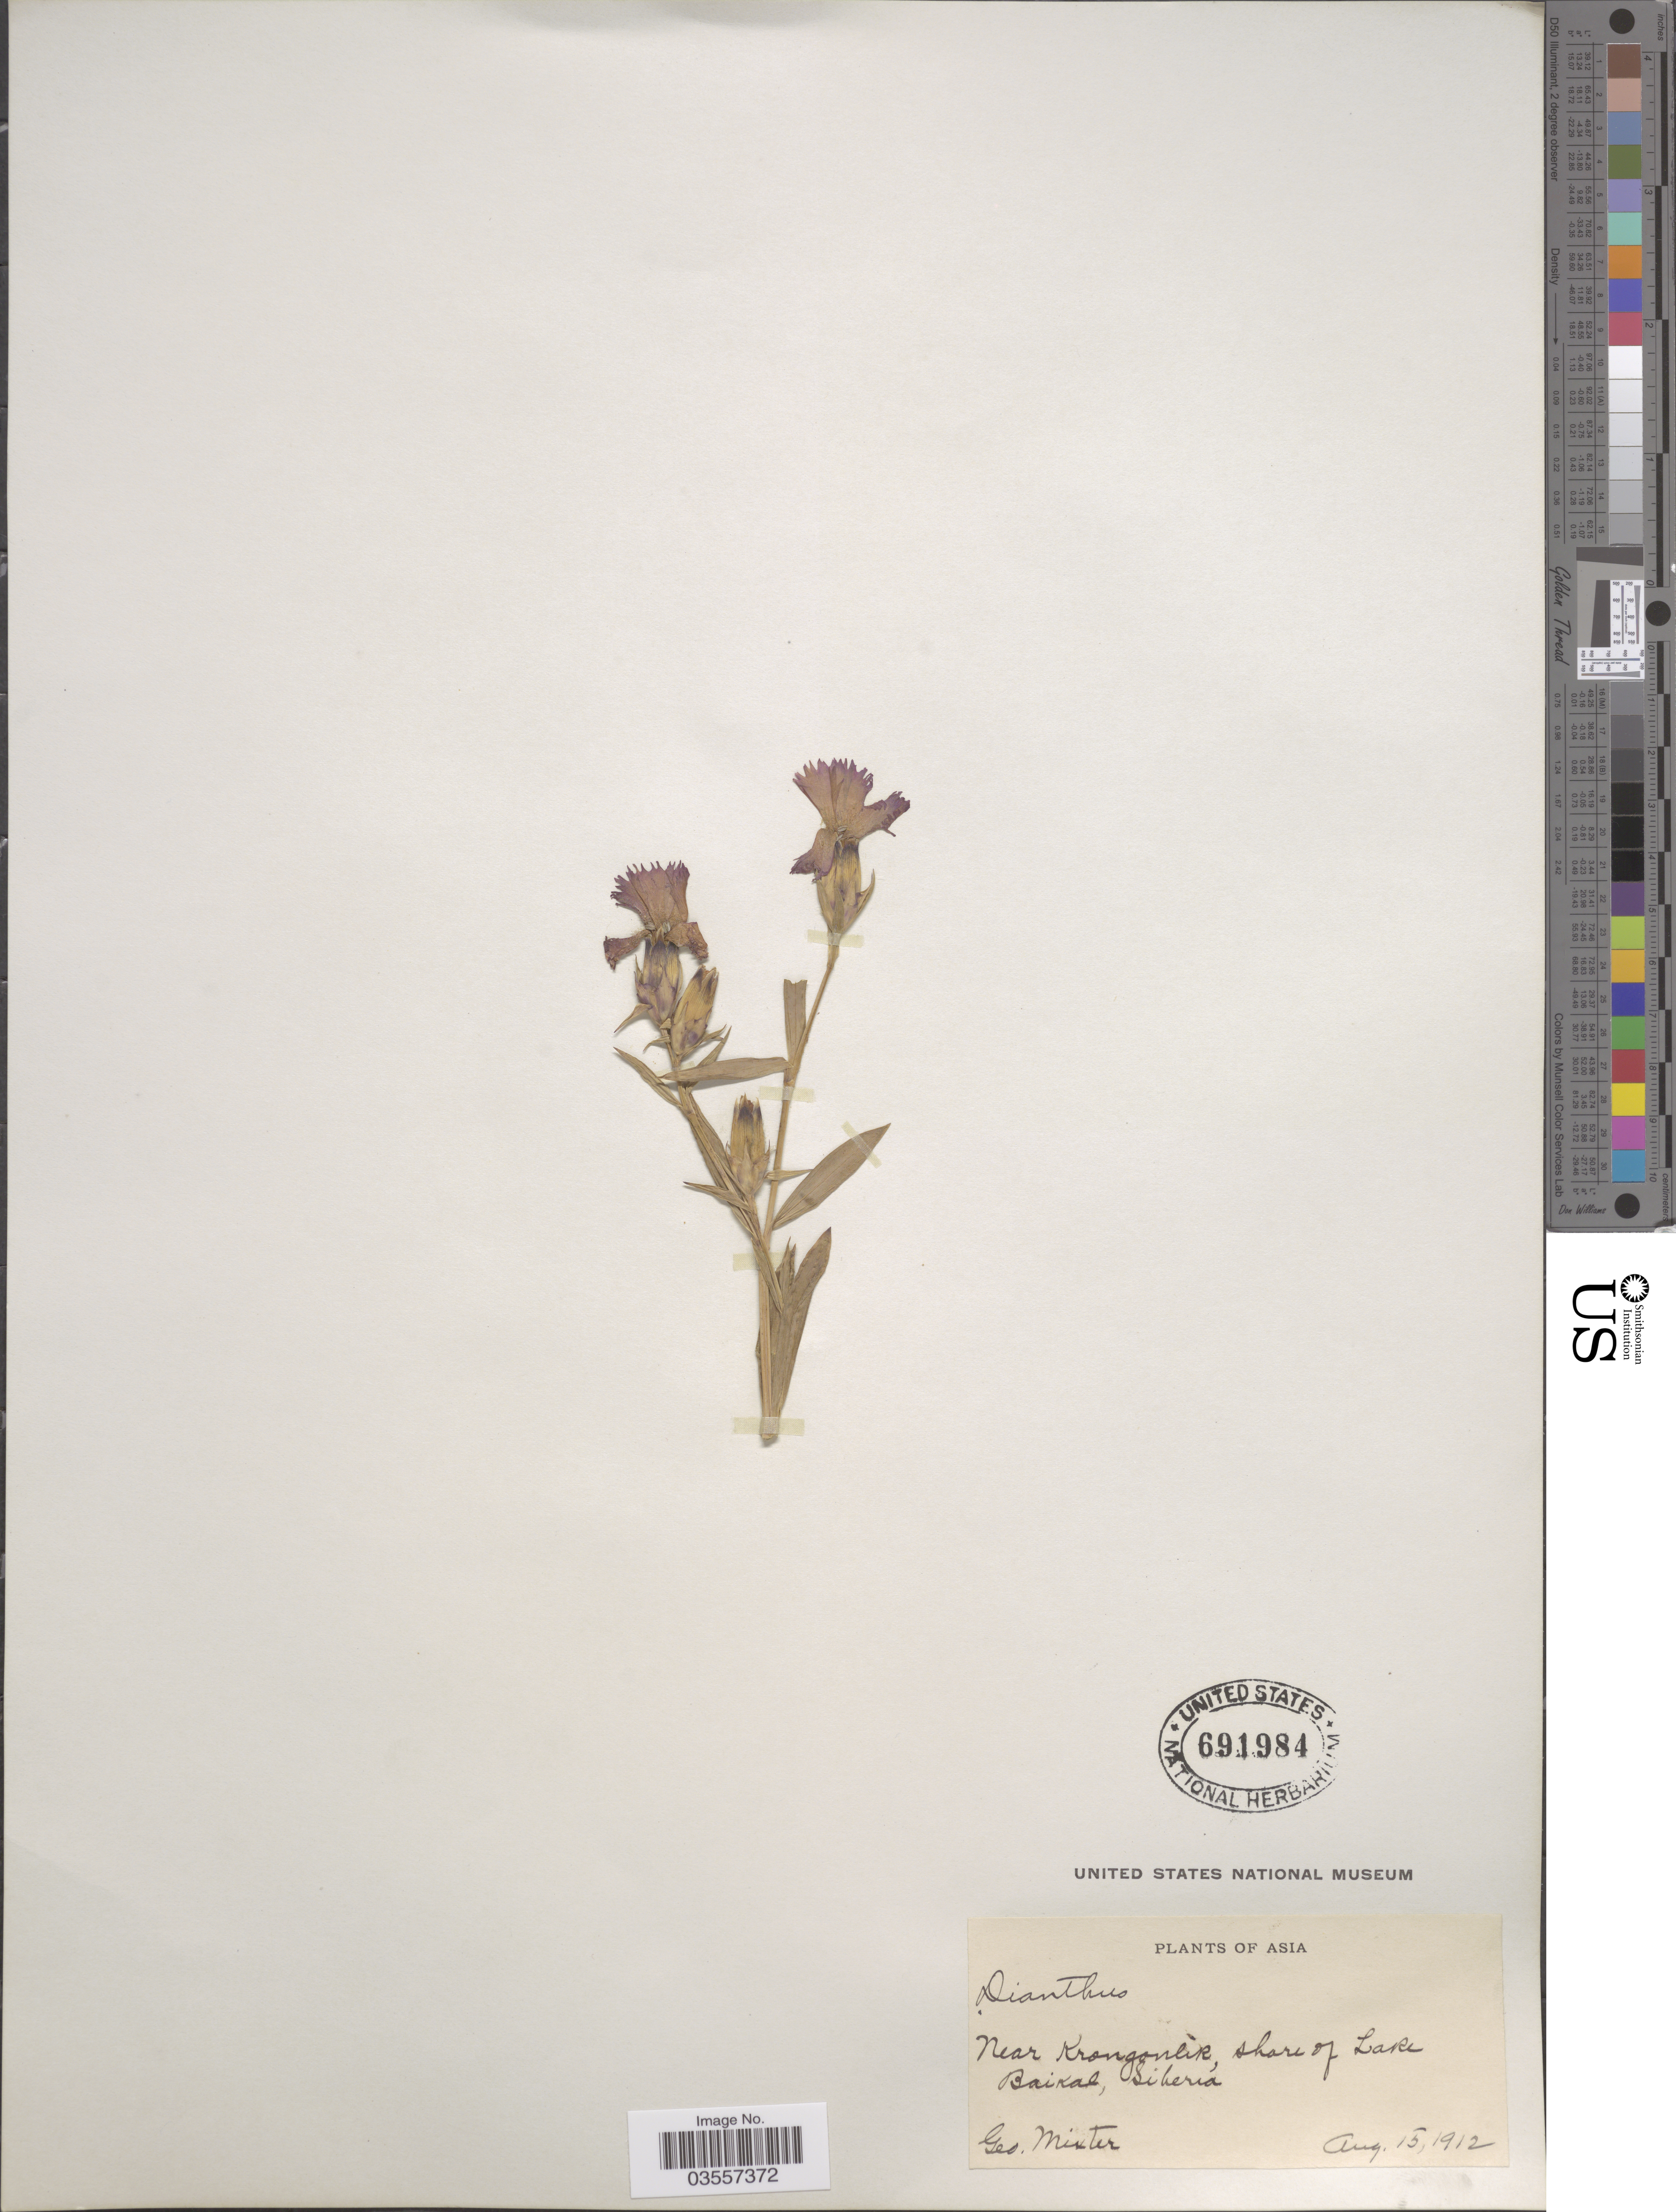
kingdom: Plantae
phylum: Tracheophyta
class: Magnoliopsida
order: Caryophyllales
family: Caryophyllaceae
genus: Dianthus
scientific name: Dianthus sp.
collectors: G. Mixter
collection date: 1912-08-15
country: Russian Federation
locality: Asia. Near Krongonlik, shore of Lake Baikal, Siberia.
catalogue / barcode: US 691984